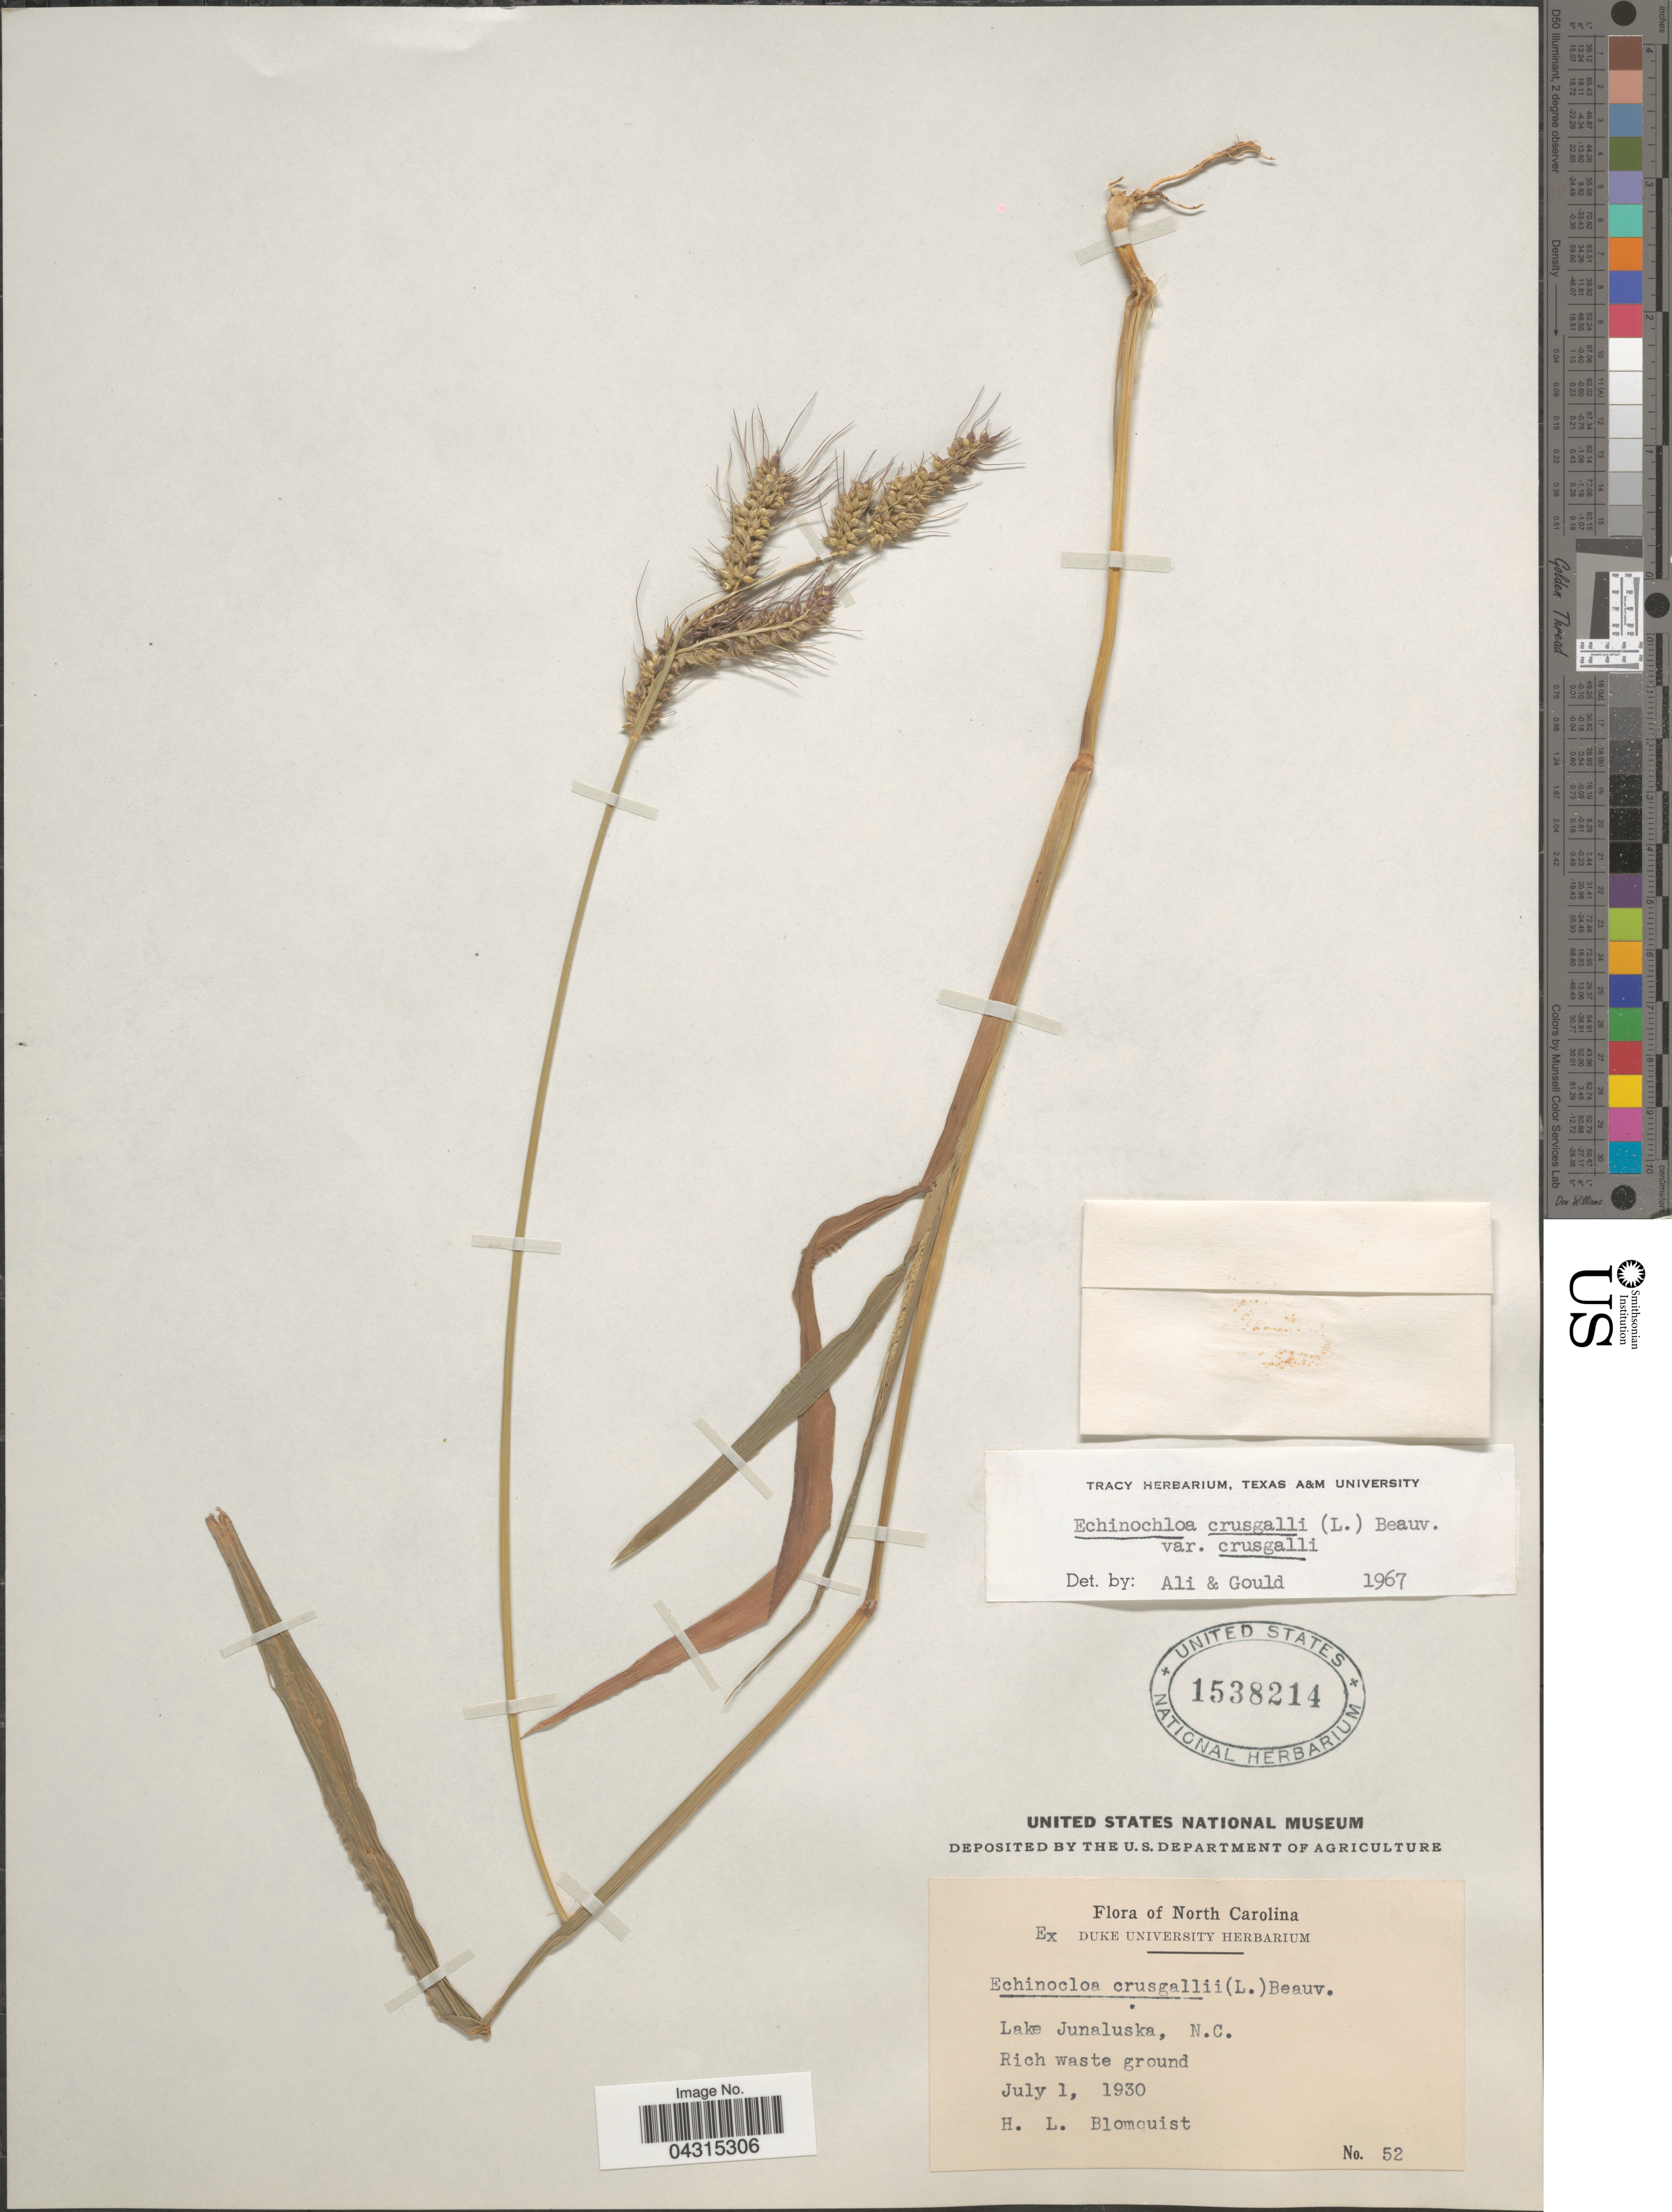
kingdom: Plantae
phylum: Tracheophyta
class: Liliopsida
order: Poales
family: Poaceae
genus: Echinochloa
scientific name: Echinochloa crus-galli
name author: (L.) P. Beauv.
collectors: H. Blomquist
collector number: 52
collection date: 1930-07-01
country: United States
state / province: North Carolina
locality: Lake Junaluska.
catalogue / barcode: US 1538214